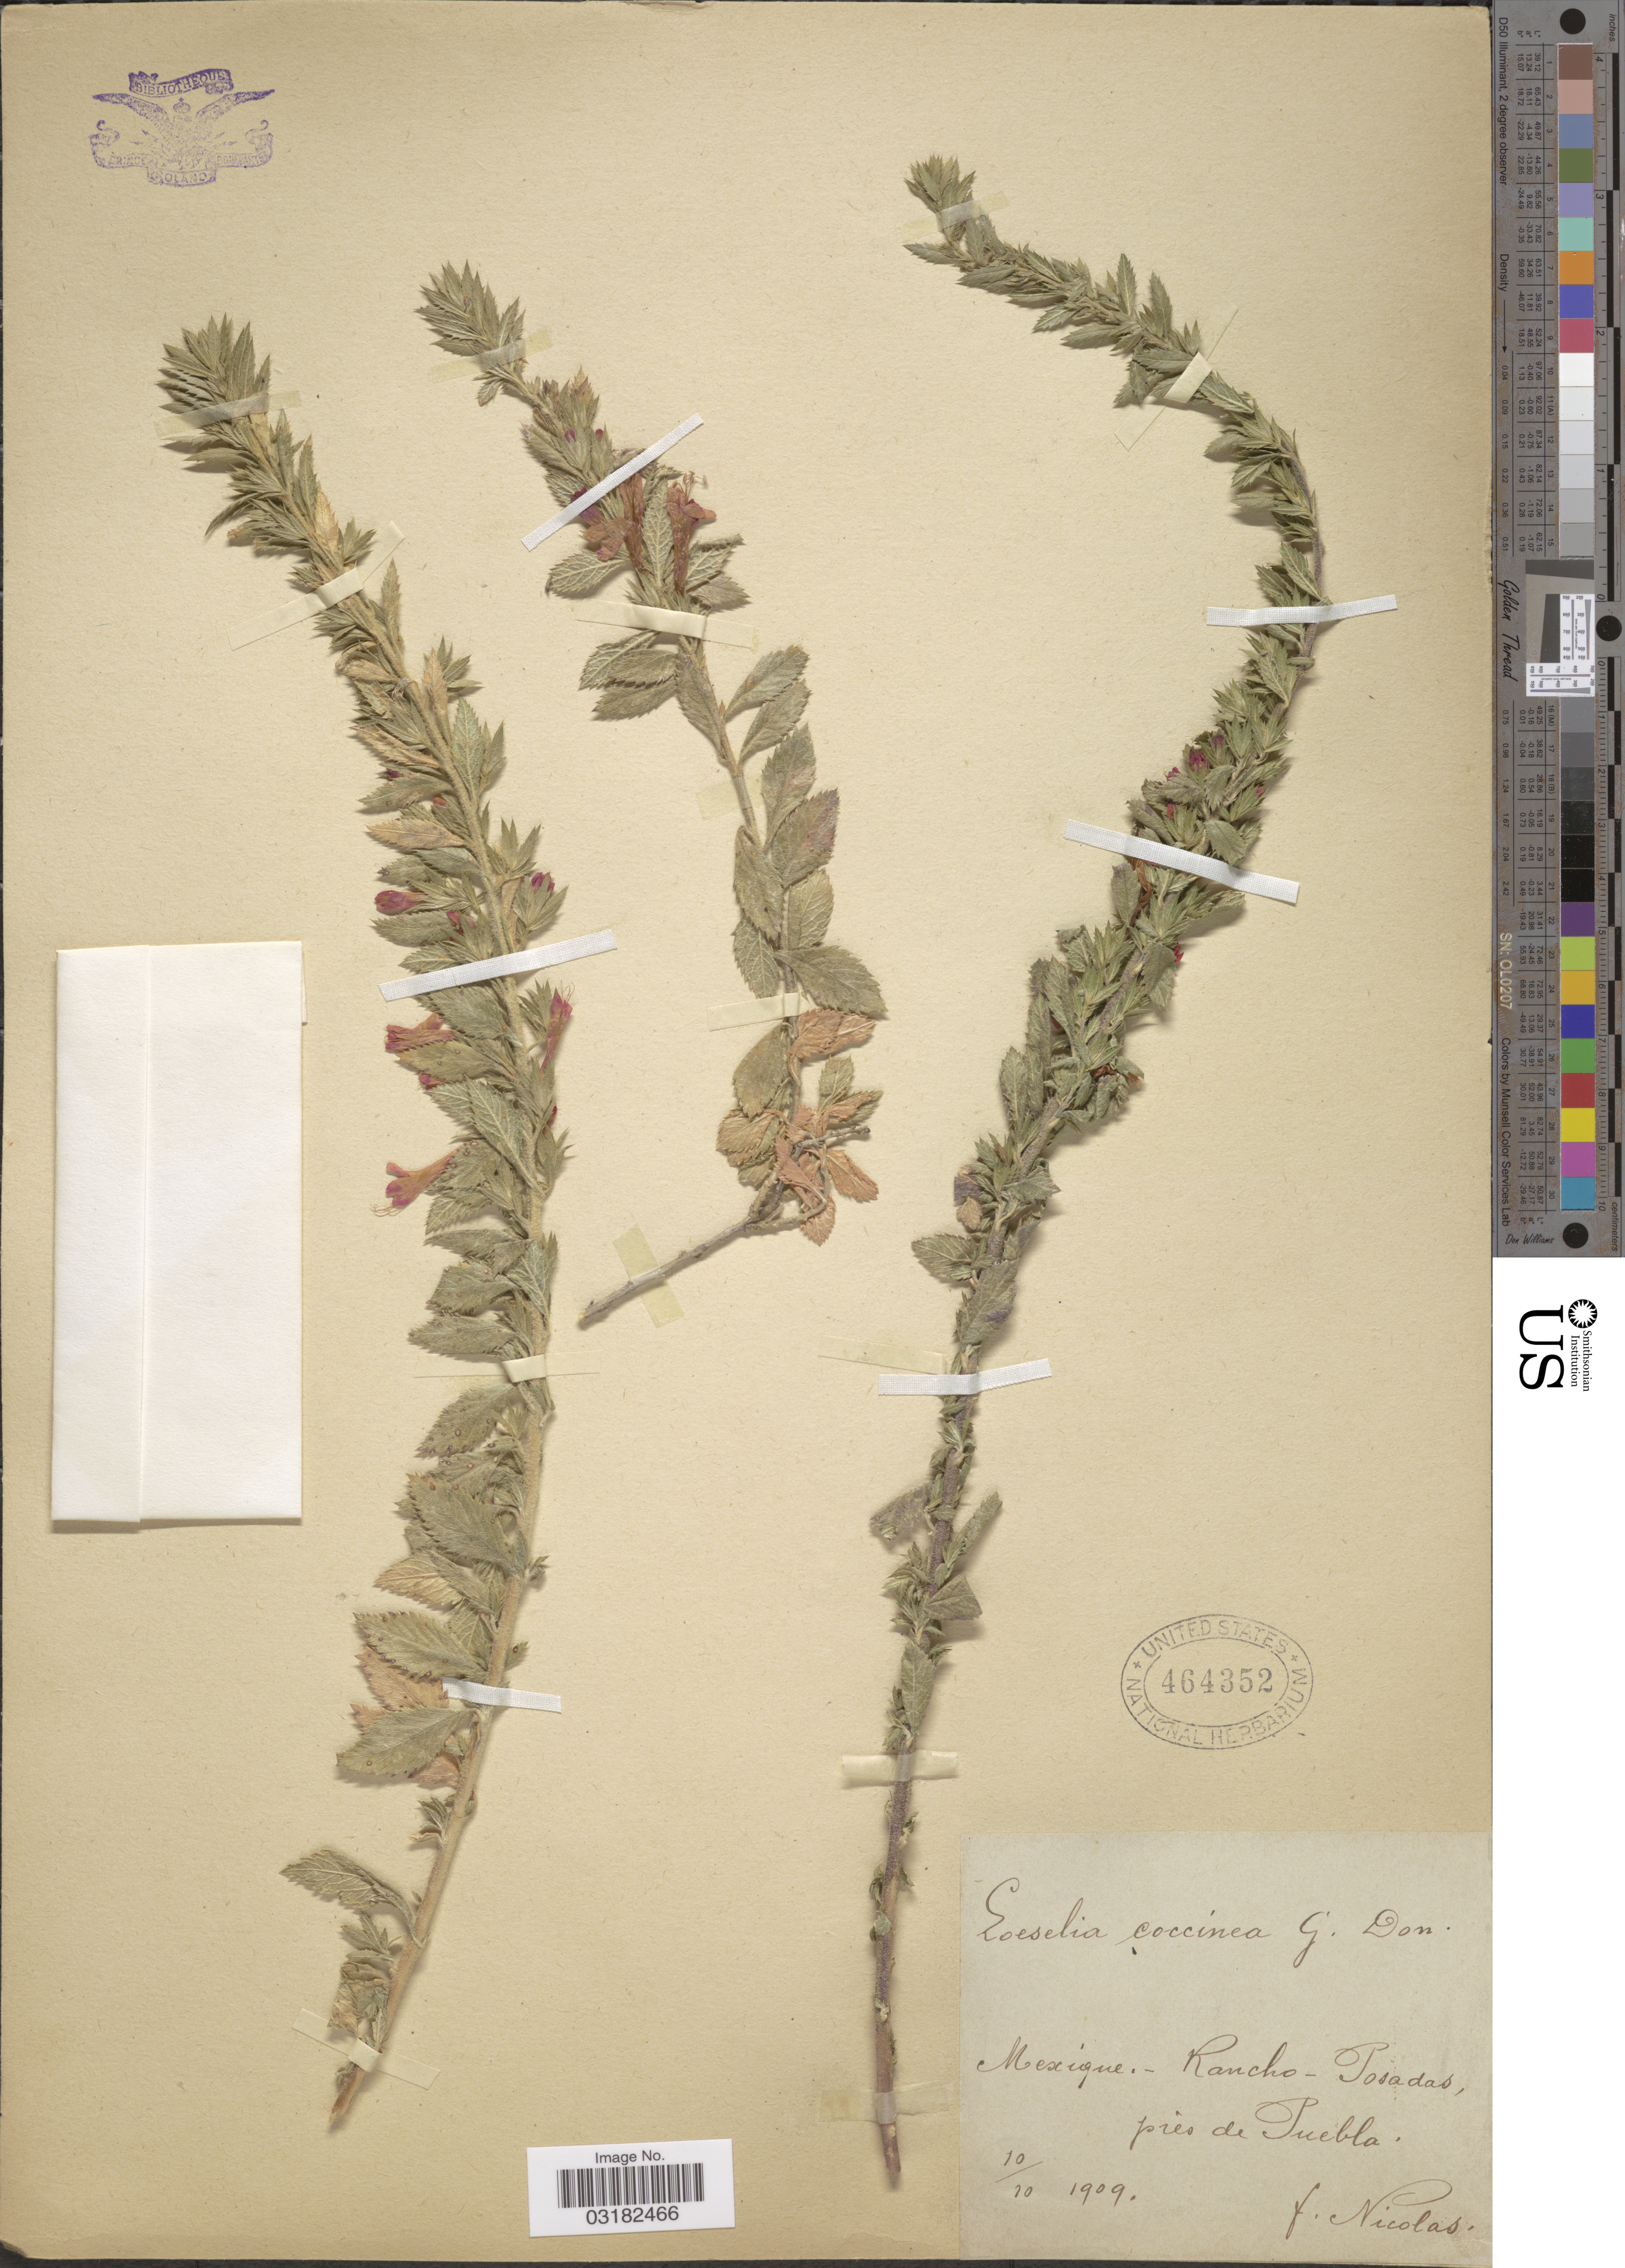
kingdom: Plantae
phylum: Tracheophyta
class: Magnoliopsida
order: Ericales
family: Polemoniaceae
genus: Loeselia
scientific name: Loeselia mexicana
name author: (Lam.) Brand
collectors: F. Nicolas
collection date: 1909-10-10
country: Mexico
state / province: Puebla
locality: Rancho - Posadas, près de Puebla.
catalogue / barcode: US 464352